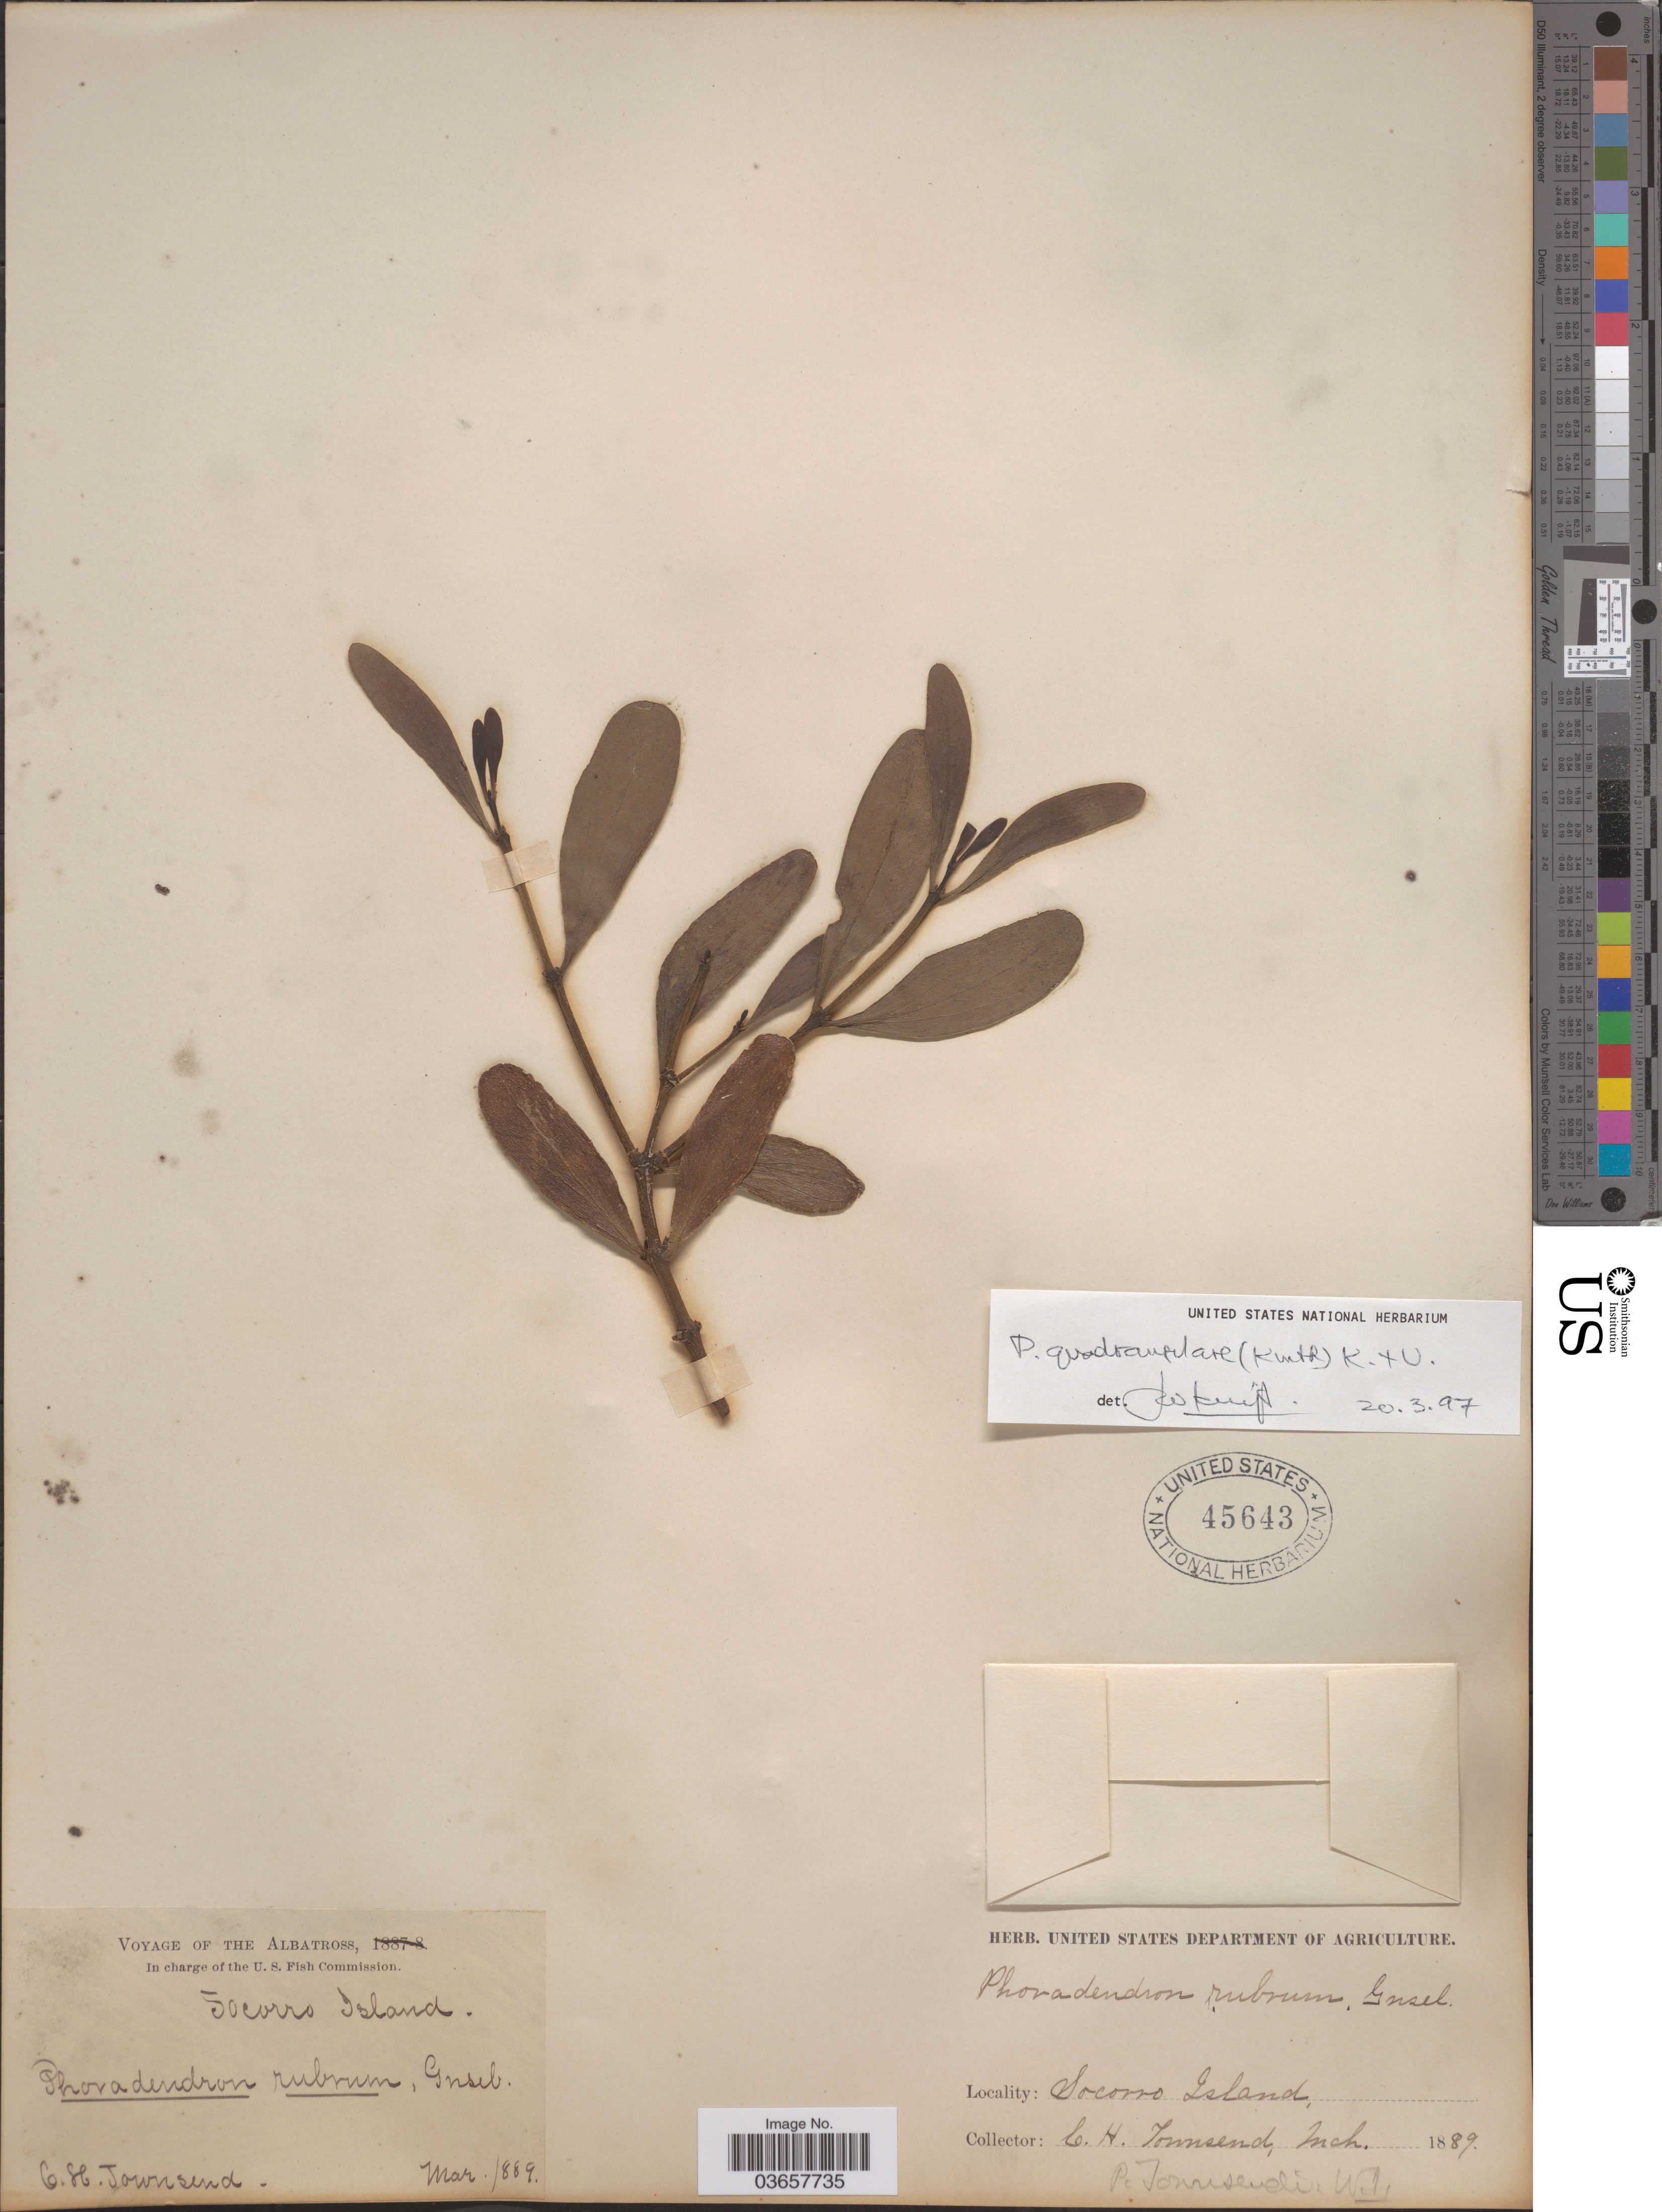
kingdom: Plantae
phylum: Tracheophyta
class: Magnoliopsida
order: Santalales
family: Viscaceae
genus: Phoradendron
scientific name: Phoradendron quadrangulare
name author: (Kunth) Griseb.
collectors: C. H. Townsend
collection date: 1889-03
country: Mexico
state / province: Colima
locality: Socorro Island.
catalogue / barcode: US 45643